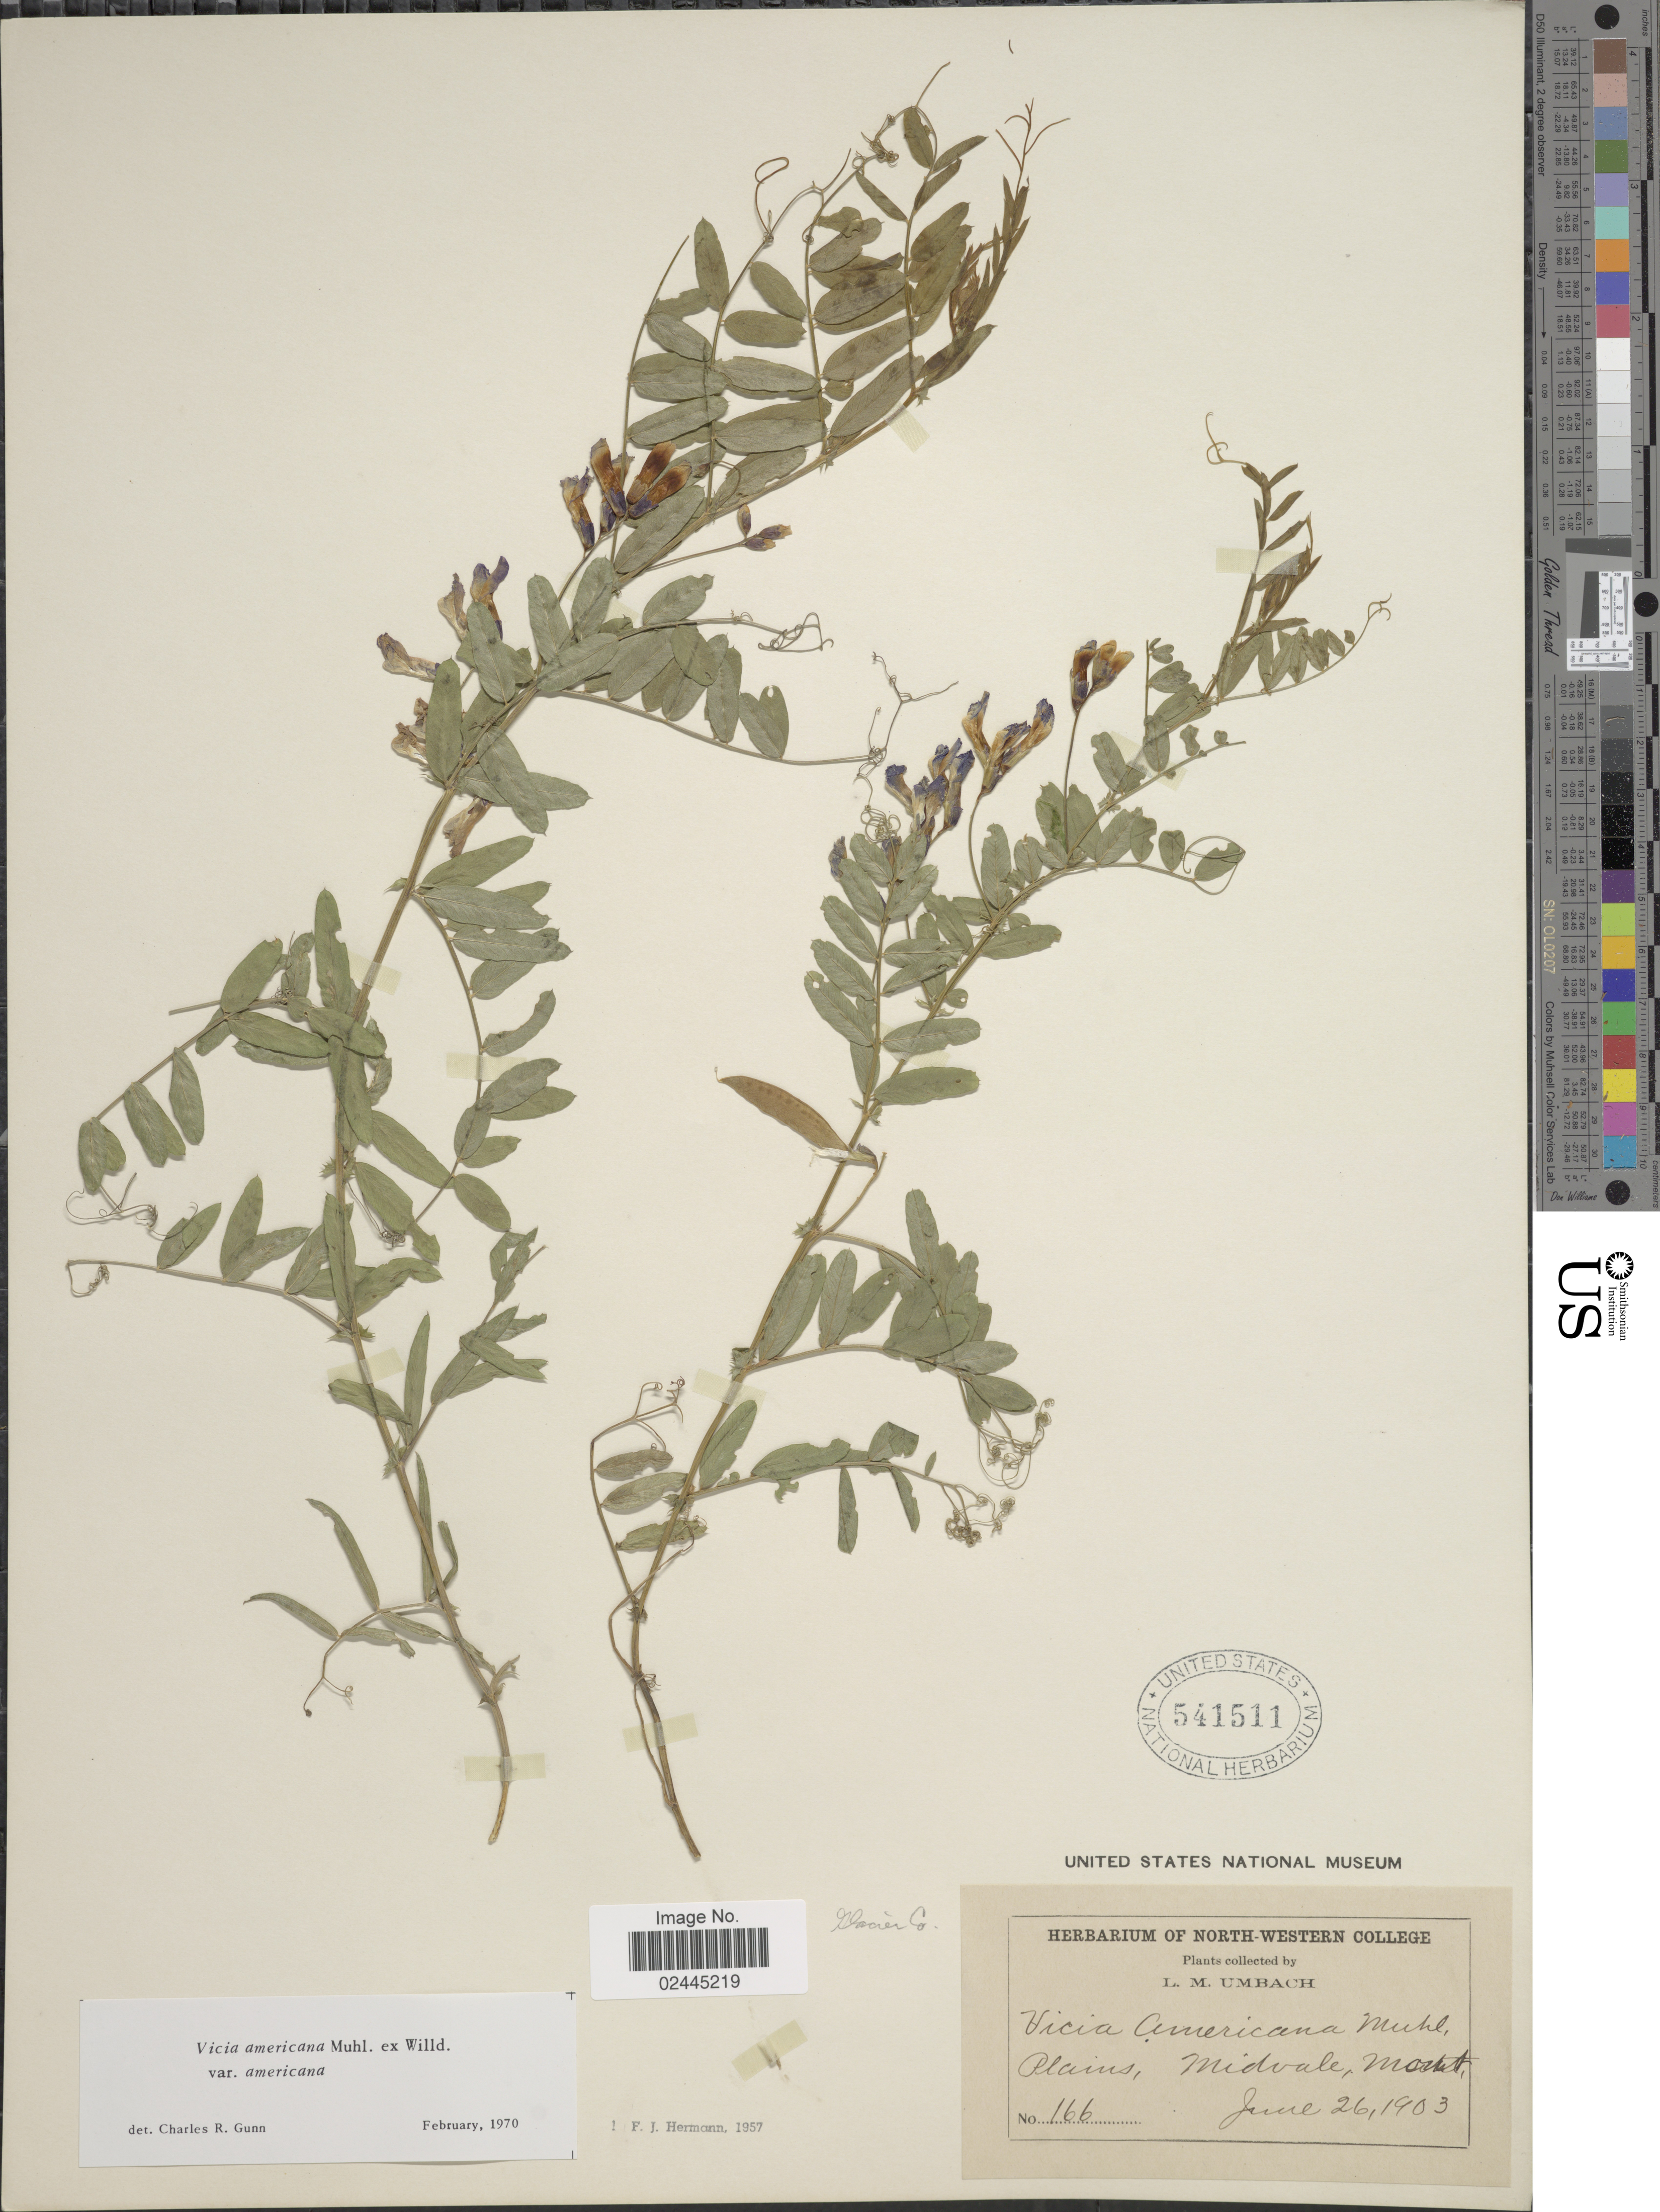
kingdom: Plantae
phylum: Tracheophyta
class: Magnoliopsida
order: Fabales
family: Fabaceae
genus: Vicia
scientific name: Vicia americana var. americana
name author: Muhl. ex Willd.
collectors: L. M. Umbach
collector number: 166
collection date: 1903-06-26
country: United States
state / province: Montana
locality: Plains, Midvale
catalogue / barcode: US 541511